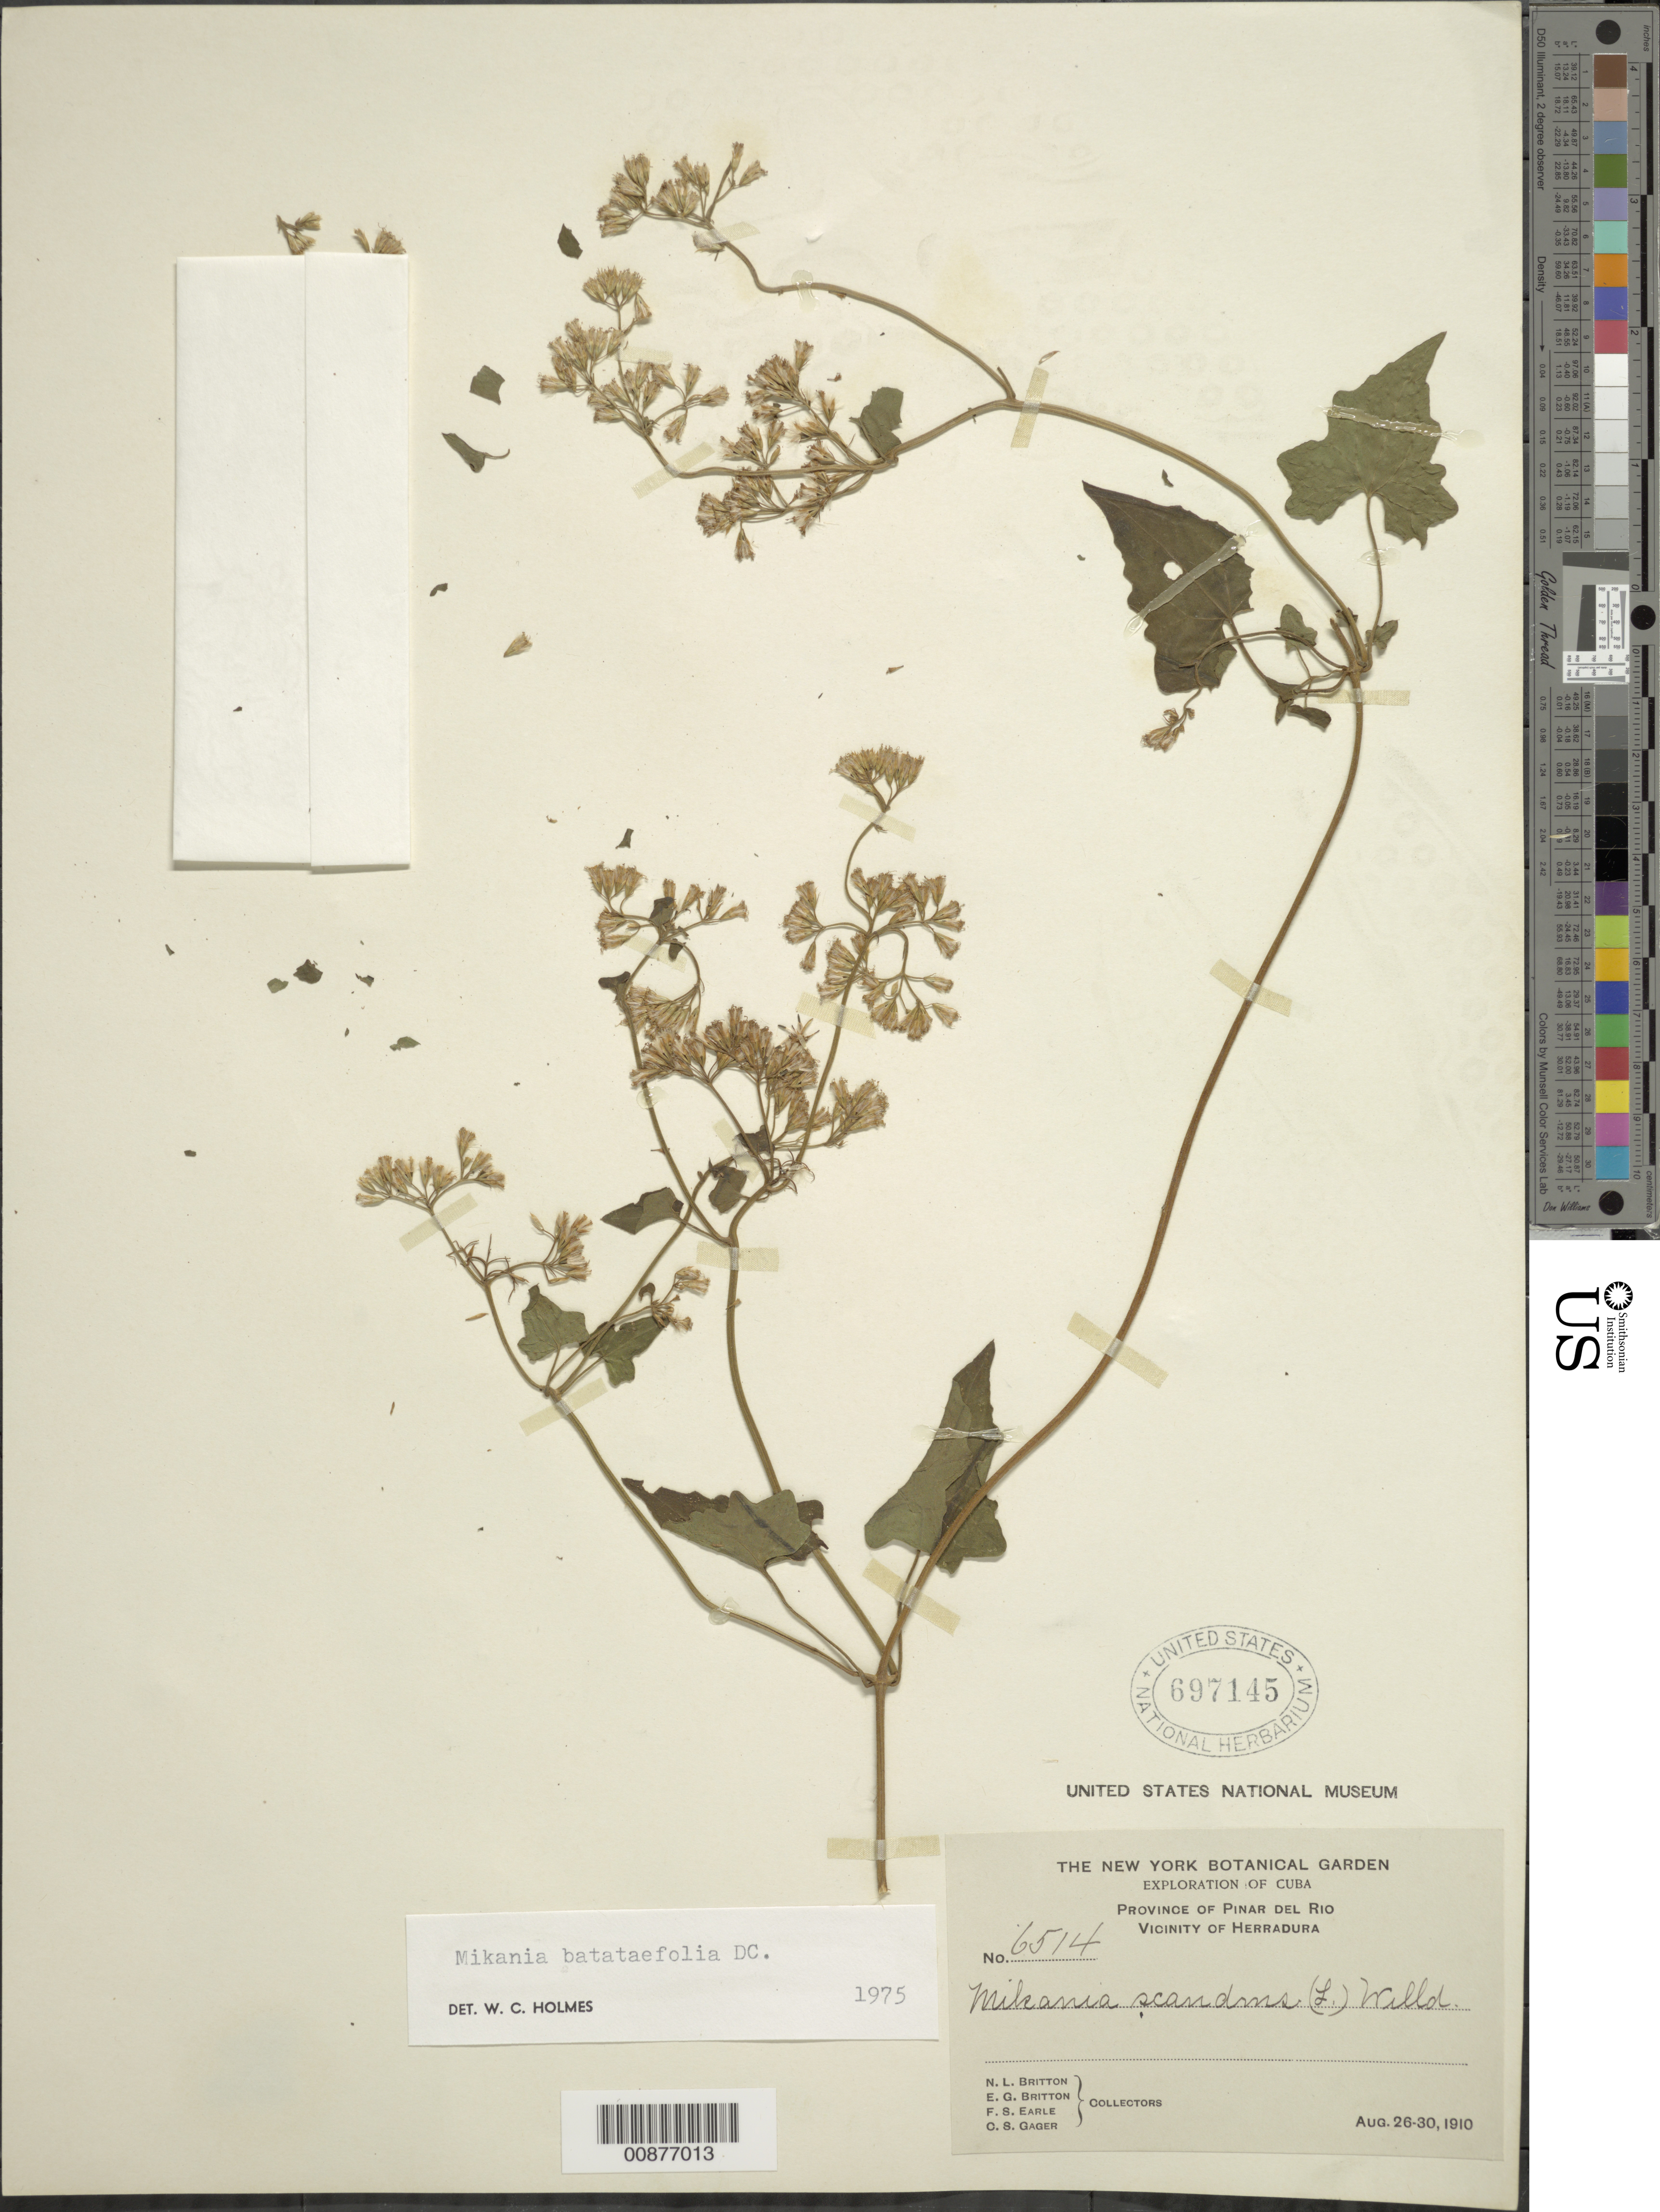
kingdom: Plantae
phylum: Tracheophyta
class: Magnoliopsida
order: Asterales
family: Asteraceae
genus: Mikania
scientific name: Mikania batataefolia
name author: DC.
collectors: N. Britton, E. G. Britton, F. S. Earle & C. Gager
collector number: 6514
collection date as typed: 26 Aug 1910 to 30 Aug 1910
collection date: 1910-08-26/1910-08-30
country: Cuba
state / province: Pinar del Río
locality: Vicinity of Herradura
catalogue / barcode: US 697145